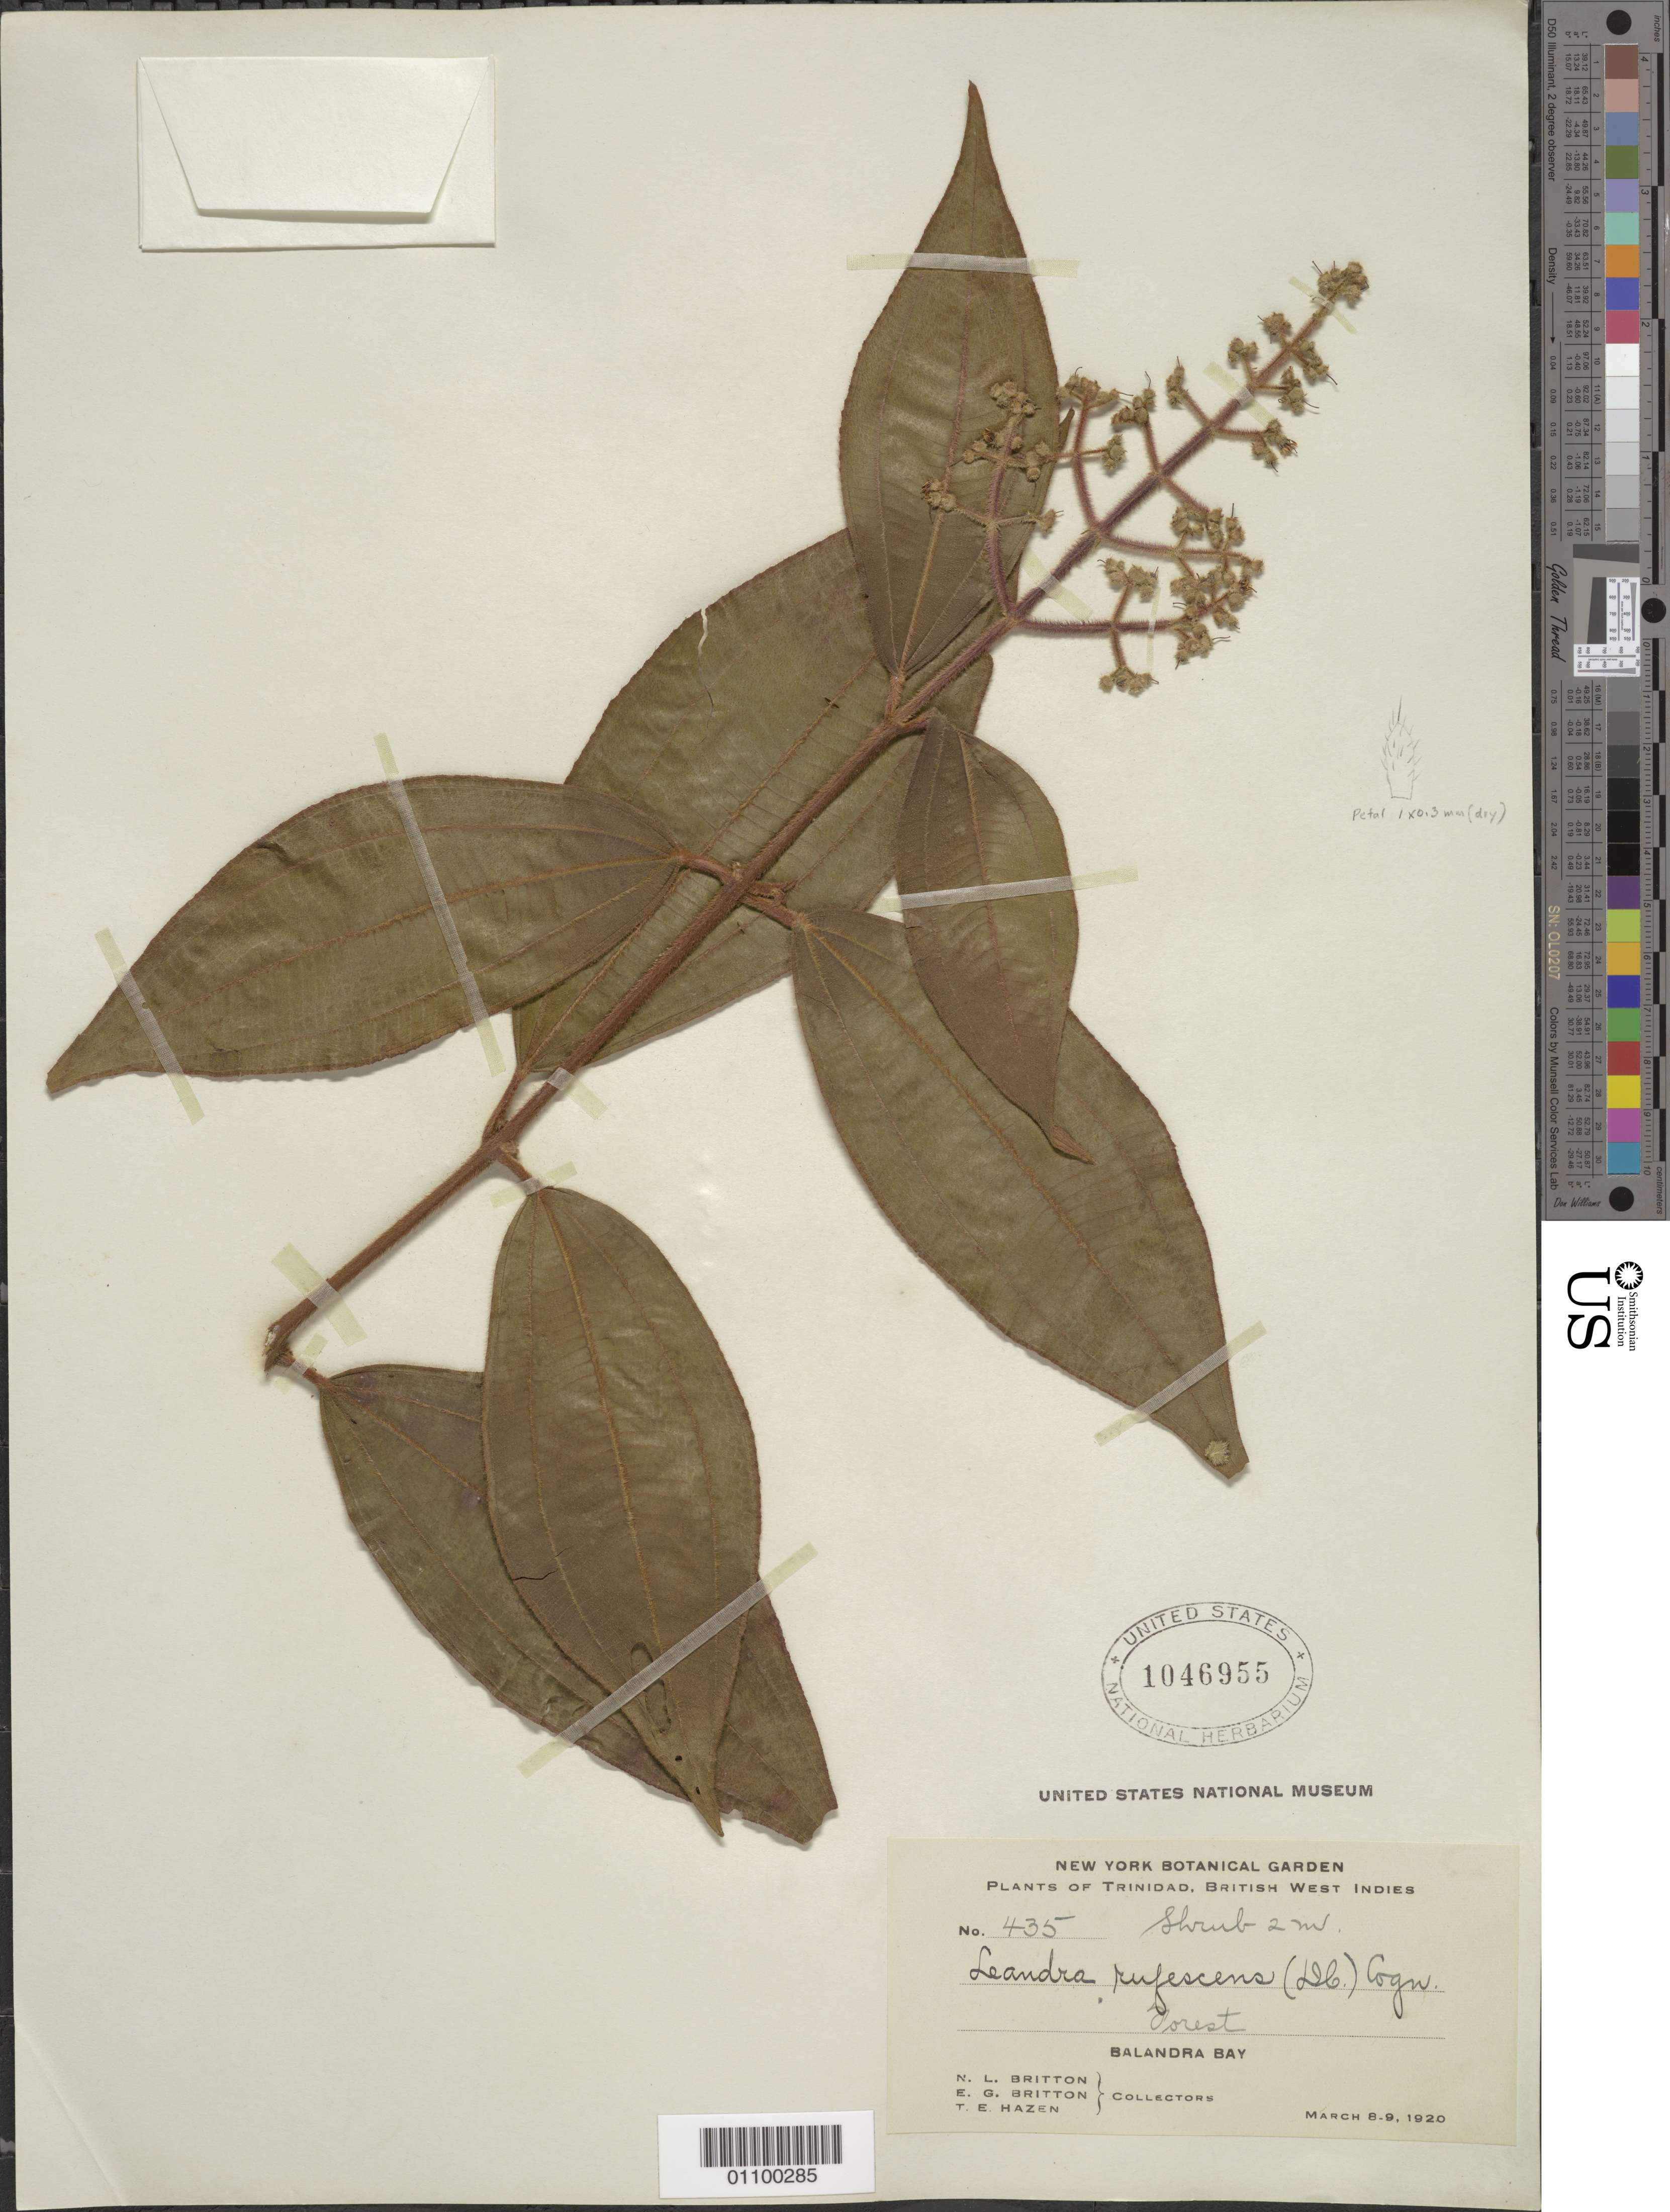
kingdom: Plantae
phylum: Tracheophyta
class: Magnoliopsida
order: Myrtales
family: Melastomataceae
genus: Leandra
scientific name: Leandra rufescens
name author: (DC.) Cogn.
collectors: N. Britton, E. G. Britton & T. E. Hazen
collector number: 435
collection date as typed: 08 Mar 1920 to 09 Mar 1920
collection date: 1920-03-08/1920-03-09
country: Trinidad and Tobago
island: Trinidad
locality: Balandra Bay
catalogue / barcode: US 1046955